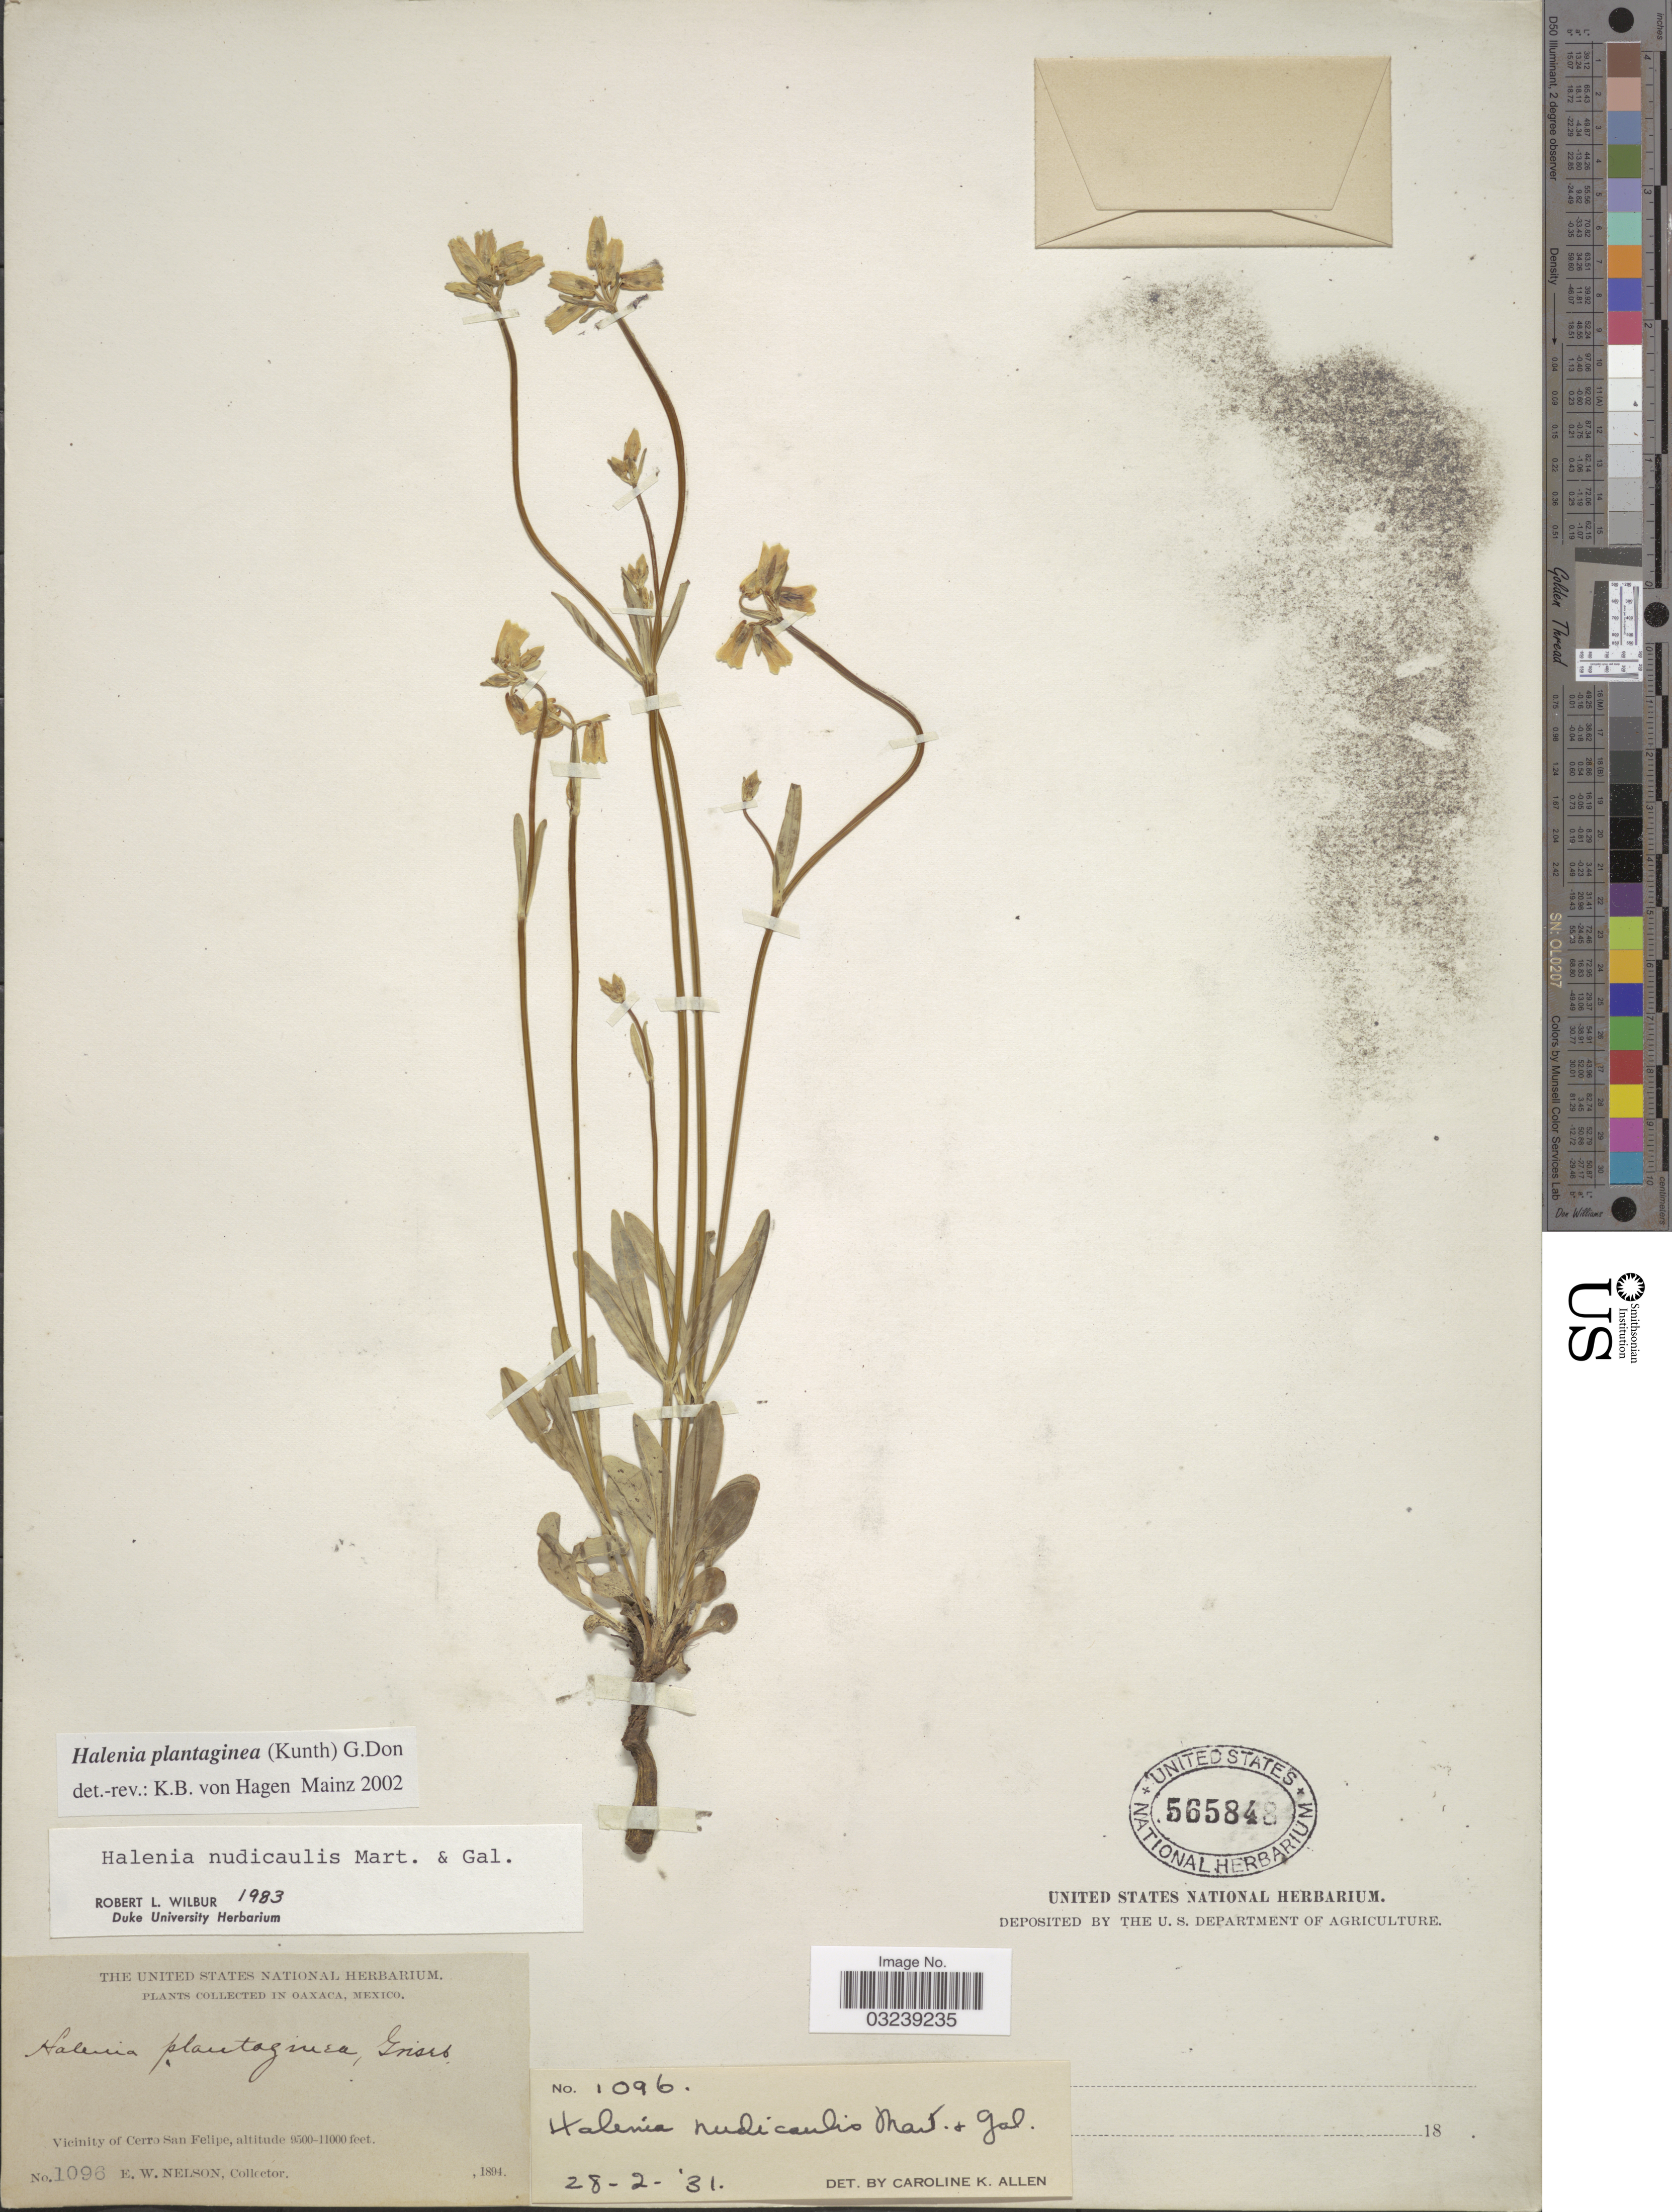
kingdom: Plantae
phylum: Tracheophyta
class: Magnoliopsida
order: Gentianales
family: Gentianaceae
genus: Halenia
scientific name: Halenia plantaginea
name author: (Kunth) G. Don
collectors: E. W. Nelson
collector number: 1096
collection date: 1894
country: Mexico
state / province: Oaxaca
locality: Vicinity of Cerro San Felipe.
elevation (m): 2896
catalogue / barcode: US 565848